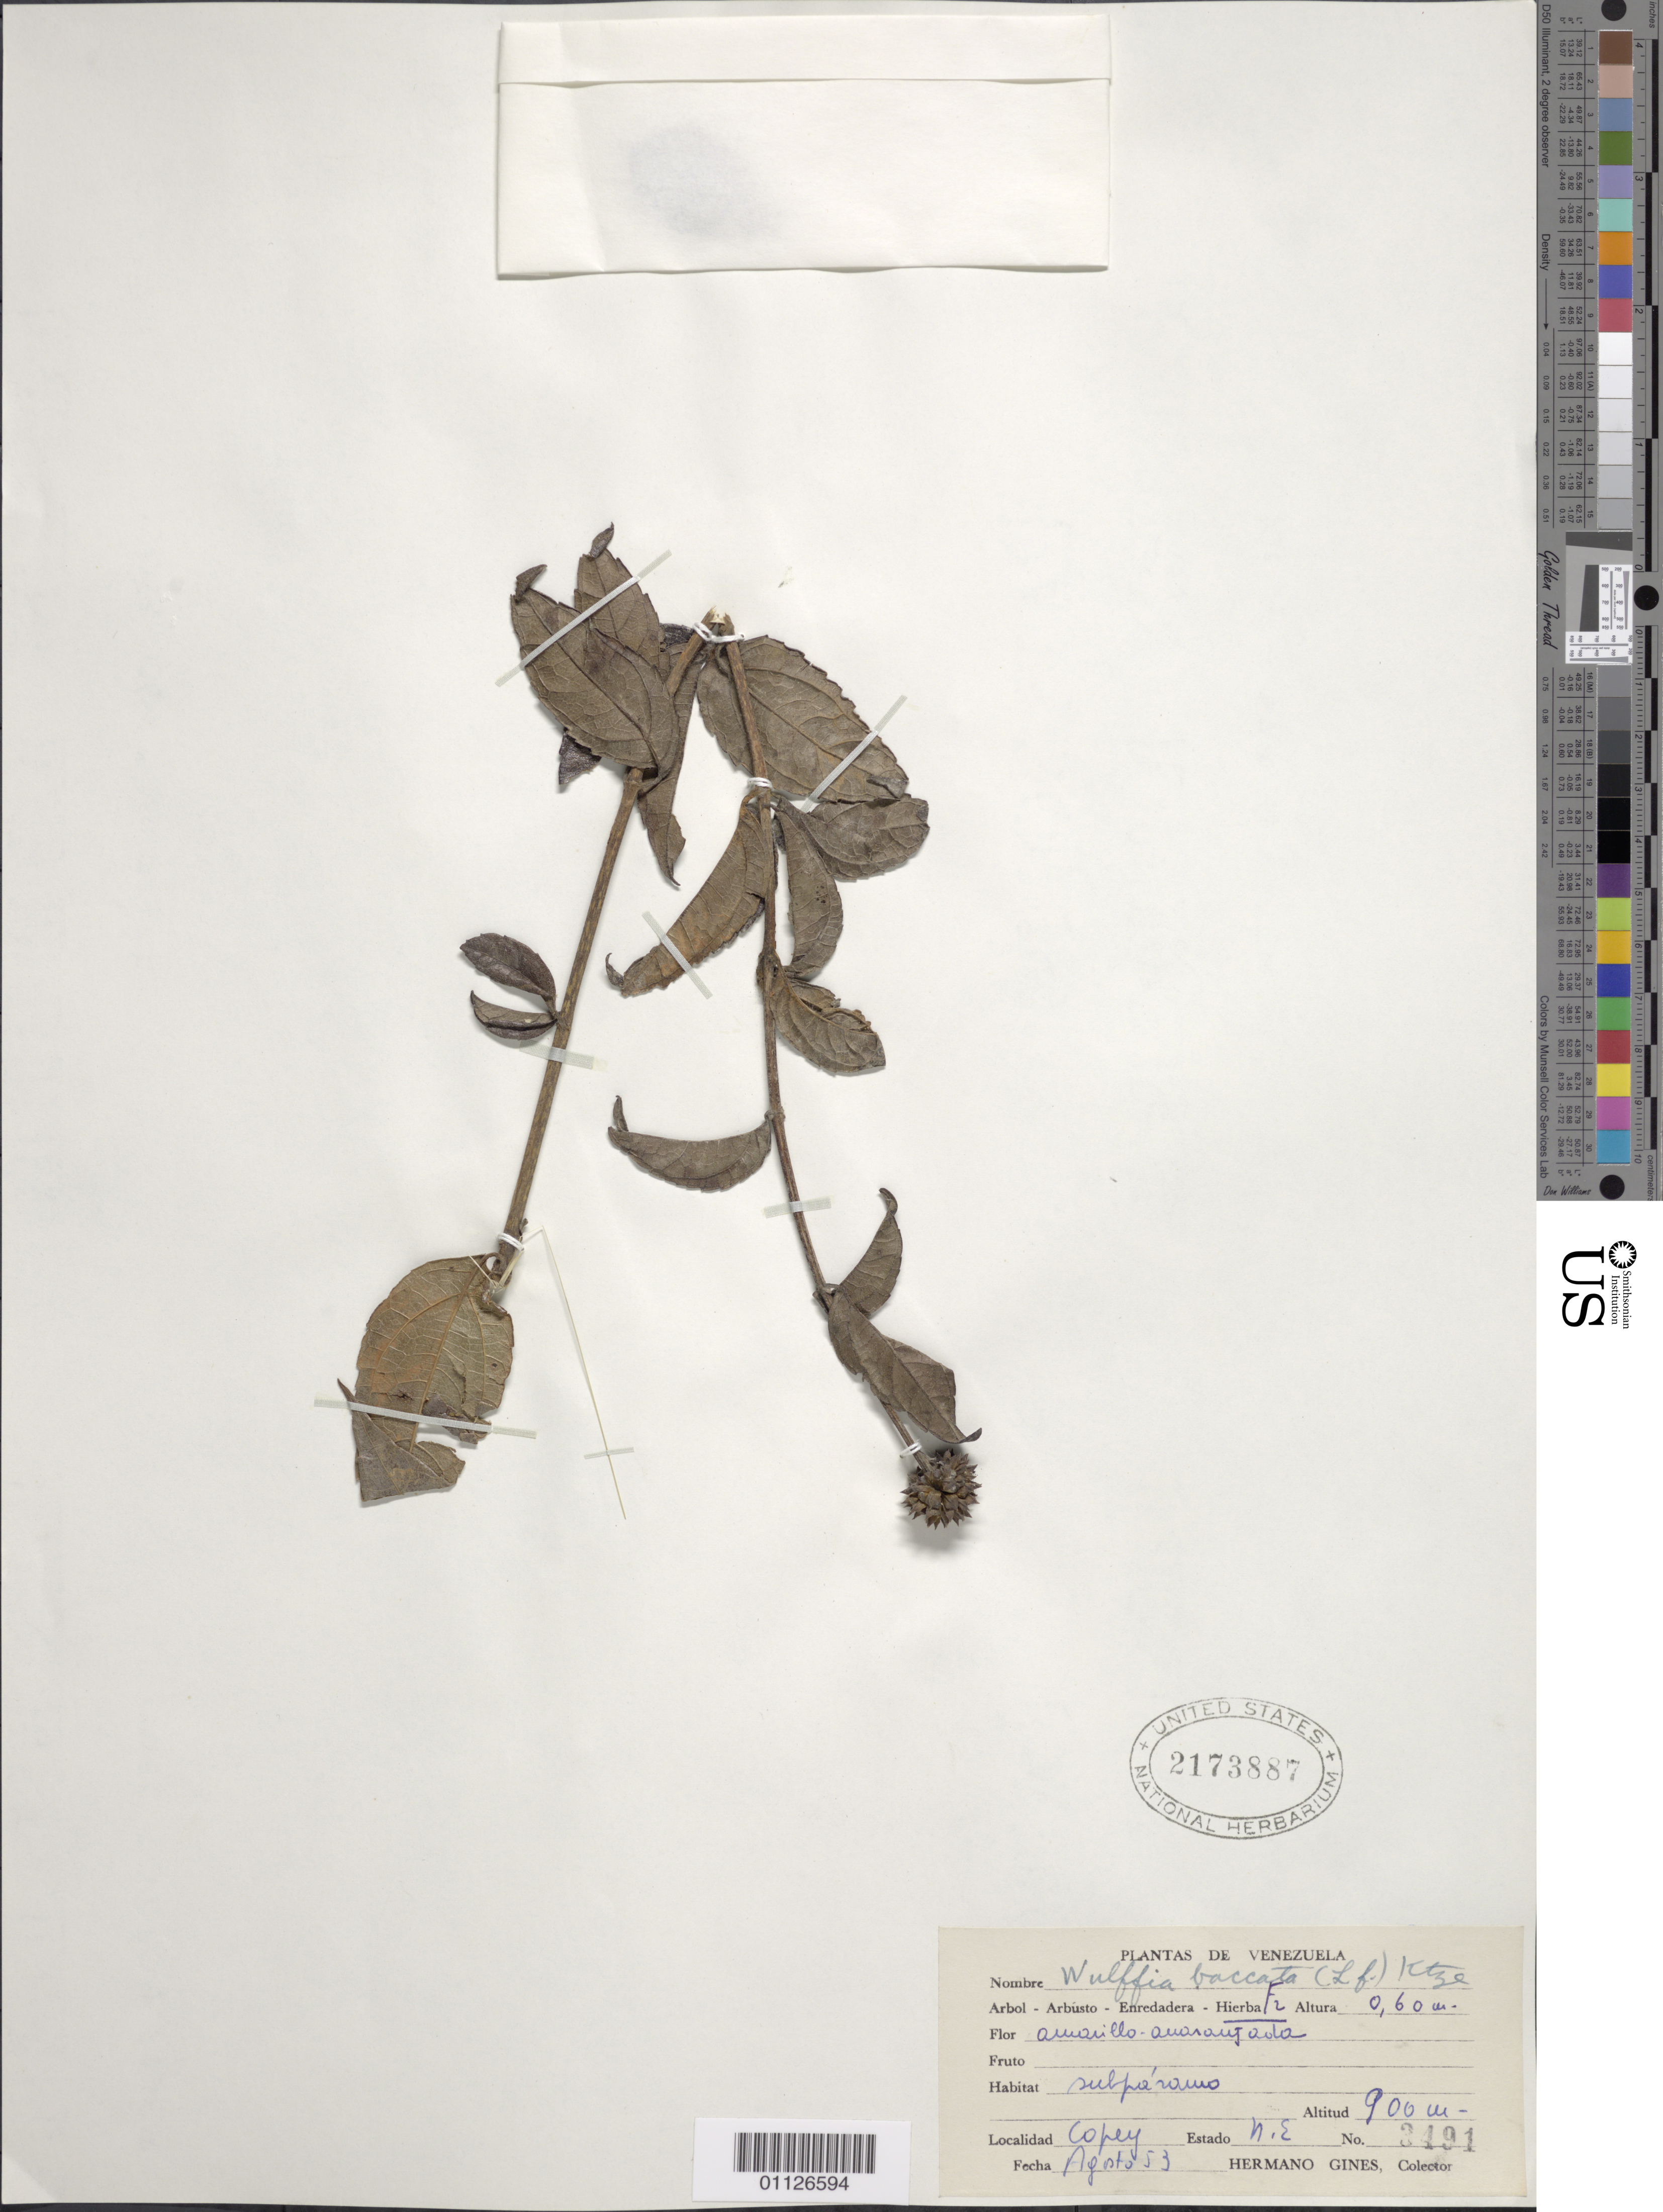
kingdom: Plantae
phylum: Tracheophyta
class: Magnoliopsida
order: Asterales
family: Asteraceae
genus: Wulffia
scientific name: Wulffia baccata var. baccata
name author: (L.) Kuntze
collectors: Bro. Gines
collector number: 3491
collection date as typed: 01 Aug 1953 to 31 Aug 1953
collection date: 1953-08-01/1953-08-31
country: Venezuela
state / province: Nueva Esparta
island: Margarita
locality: Copey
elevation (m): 900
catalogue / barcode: US 2173887